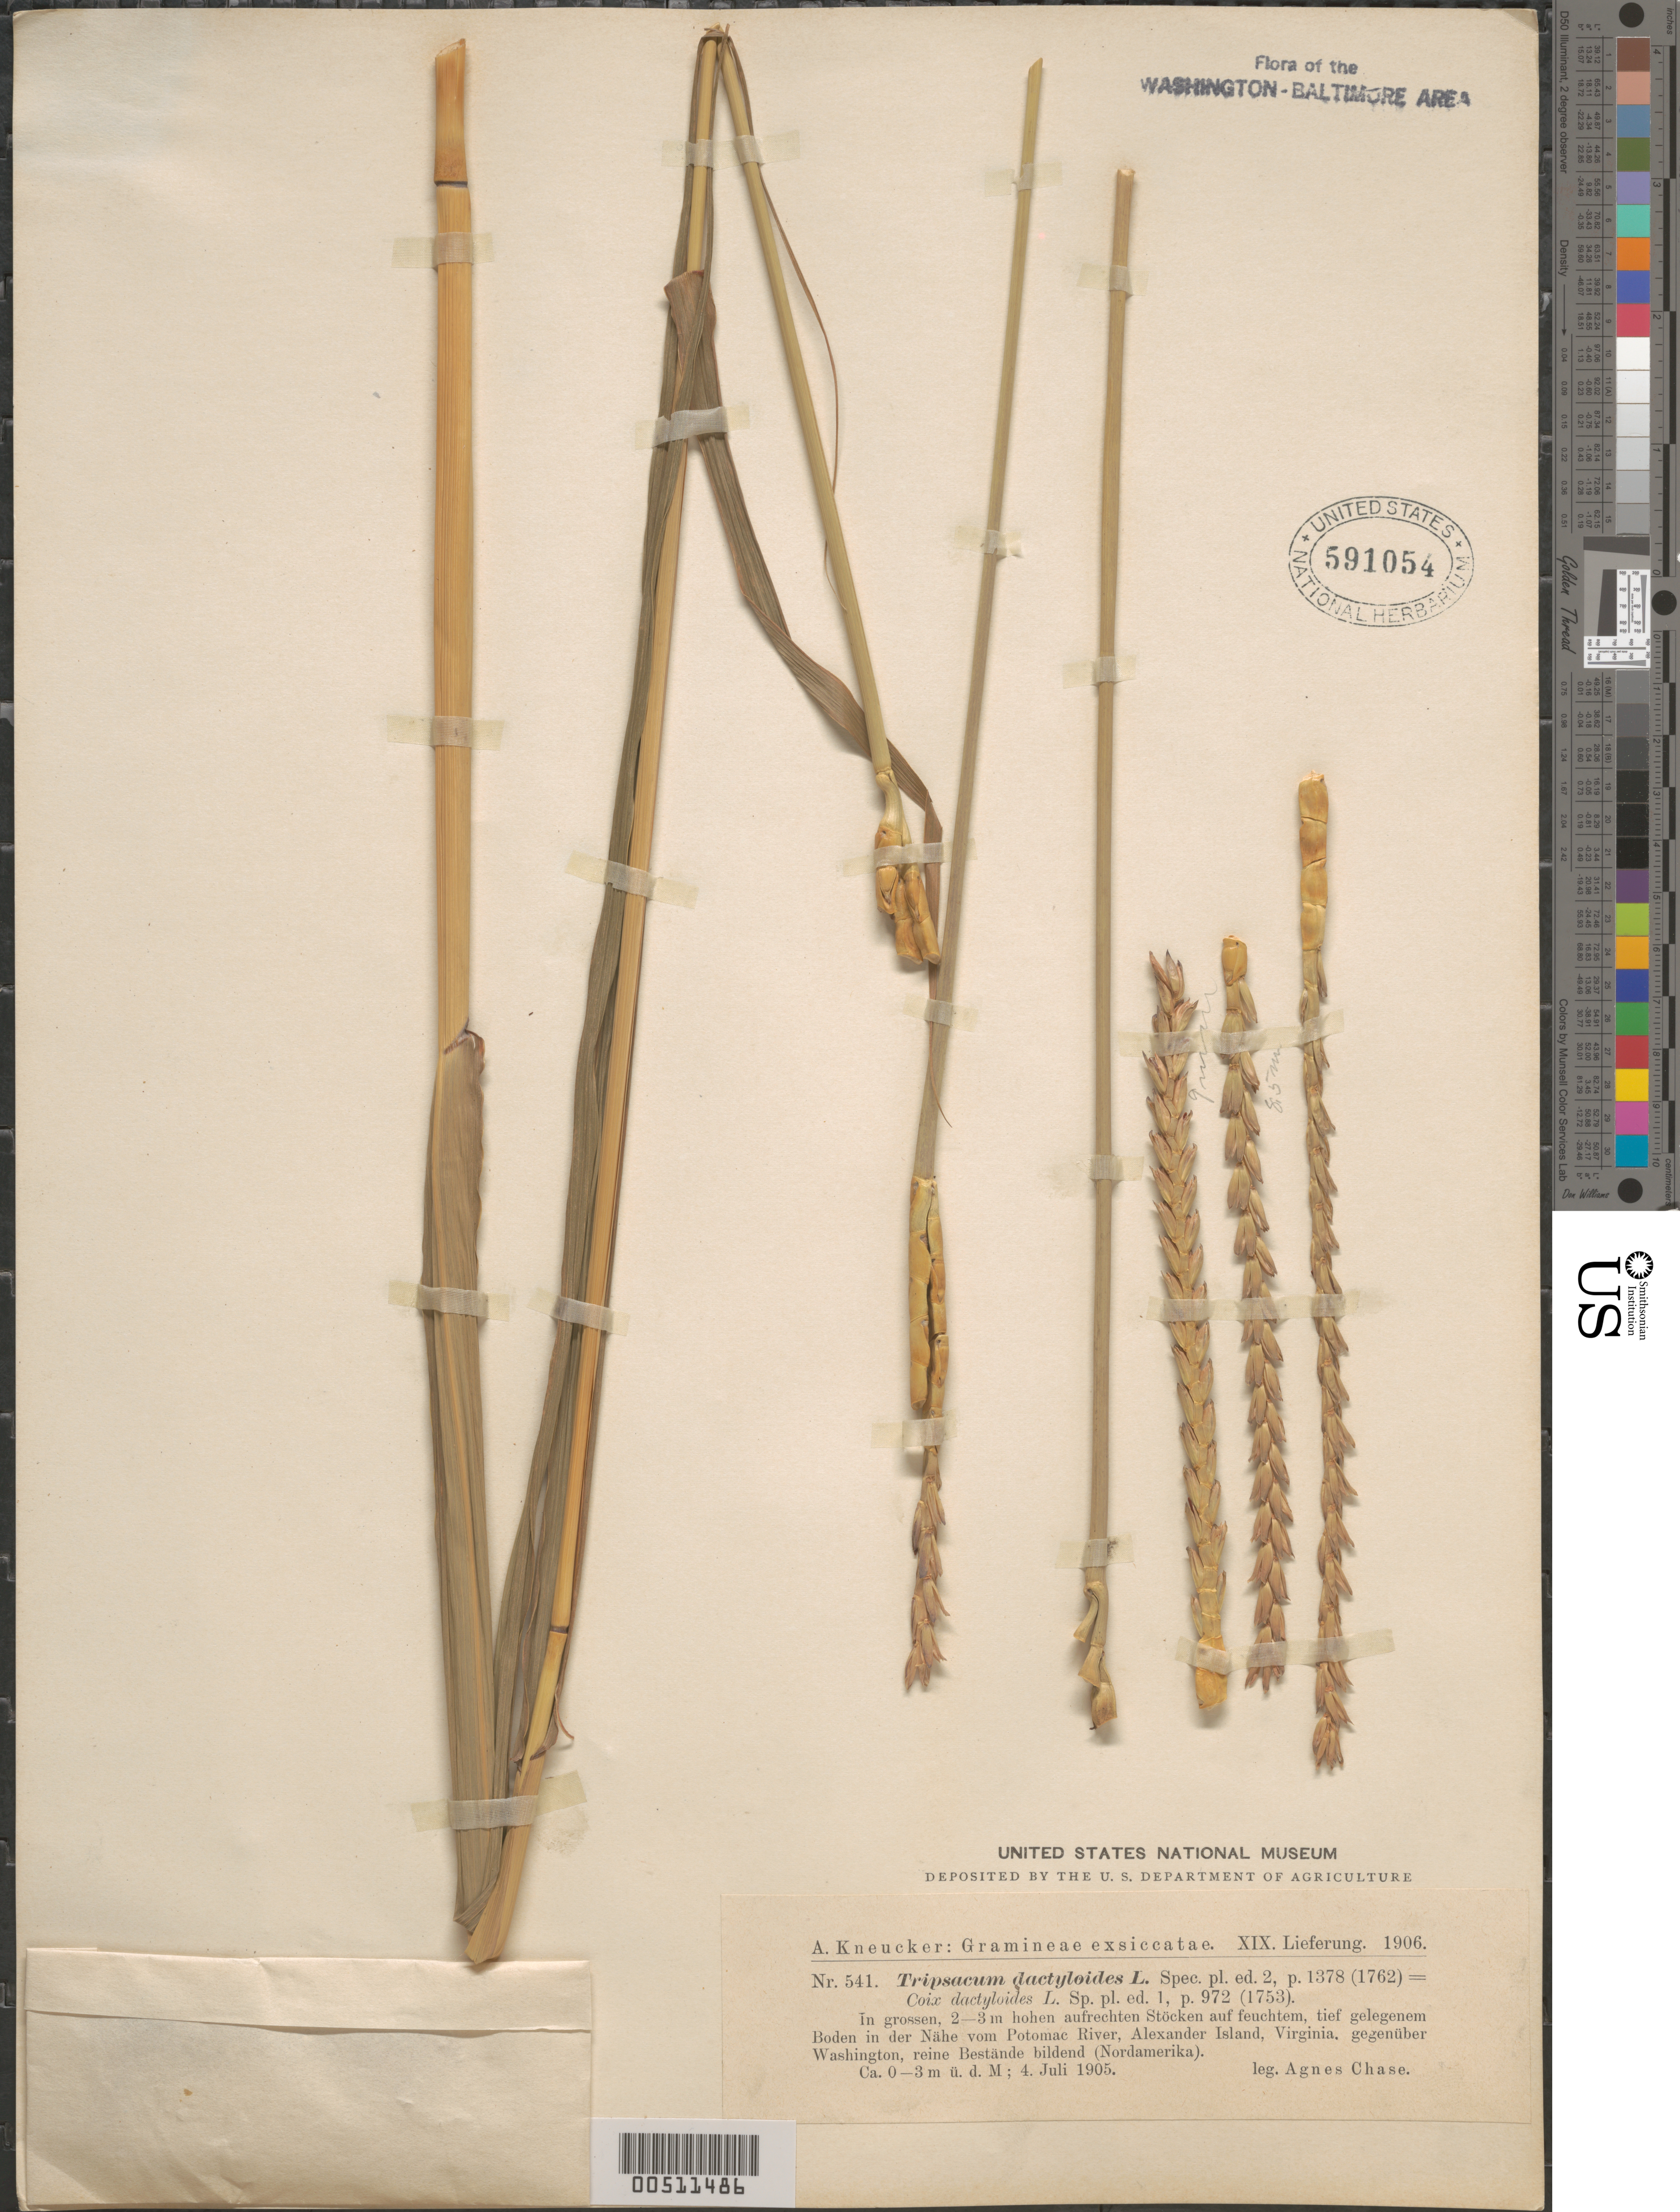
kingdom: Plantae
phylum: Tracheophyta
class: Liliopsida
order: Poales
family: Poaceae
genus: Tripsacum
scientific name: Tripsacum dactyloides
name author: (L.) L.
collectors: A. Chase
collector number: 541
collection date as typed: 04 Jul 1905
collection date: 1905-07-04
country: United States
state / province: Virginia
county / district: Arlington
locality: Alexander Island, on the Potomac River, below Washington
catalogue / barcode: US 591054